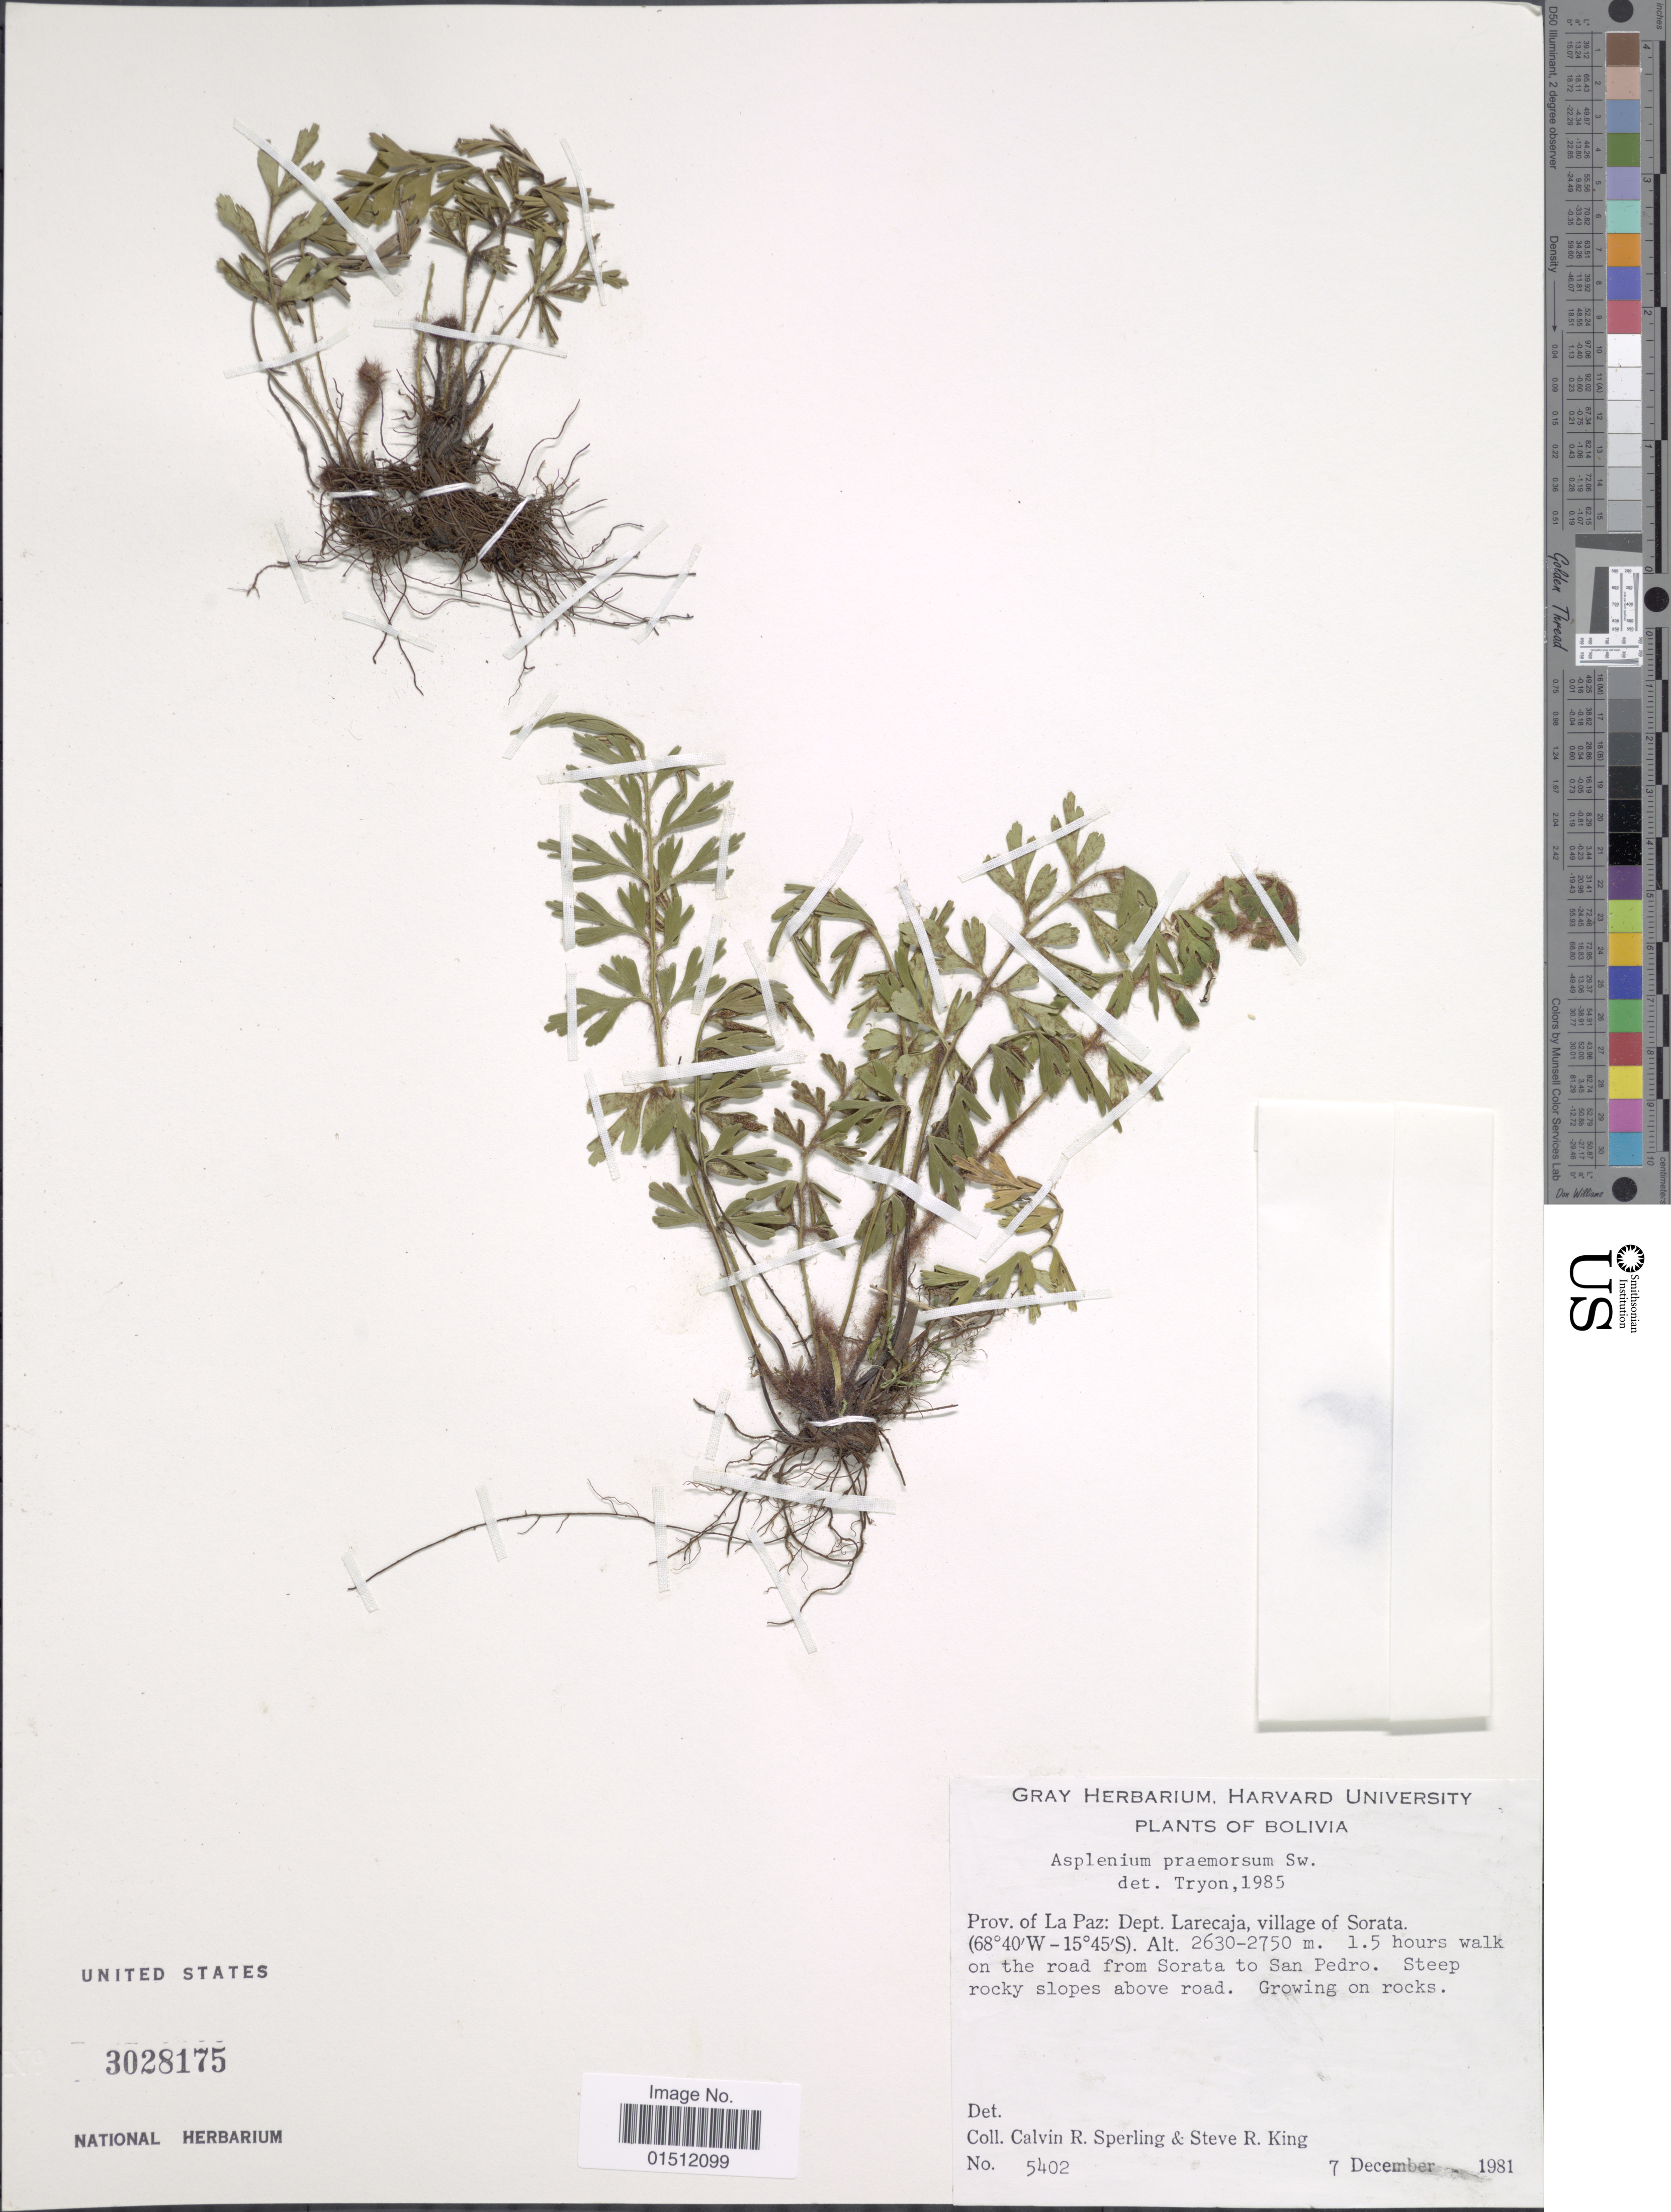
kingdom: Plantae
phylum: Tracheophyta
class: Polypodiopsida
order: Polypodiales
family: Aspleniaceae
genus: Asplenium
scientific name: Asplenium praemorsum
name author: Sw.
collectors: C. R. Sperling & S. R. King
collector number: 5402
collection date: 1981-12-07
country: Bolivia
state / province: La Paz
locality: Prov. of La Paz: Dept. Larecaja, village of Sorata. 1.5 hours walk on the road from Sorata to San Pedro.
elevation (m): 2630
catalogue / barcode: US 3028175